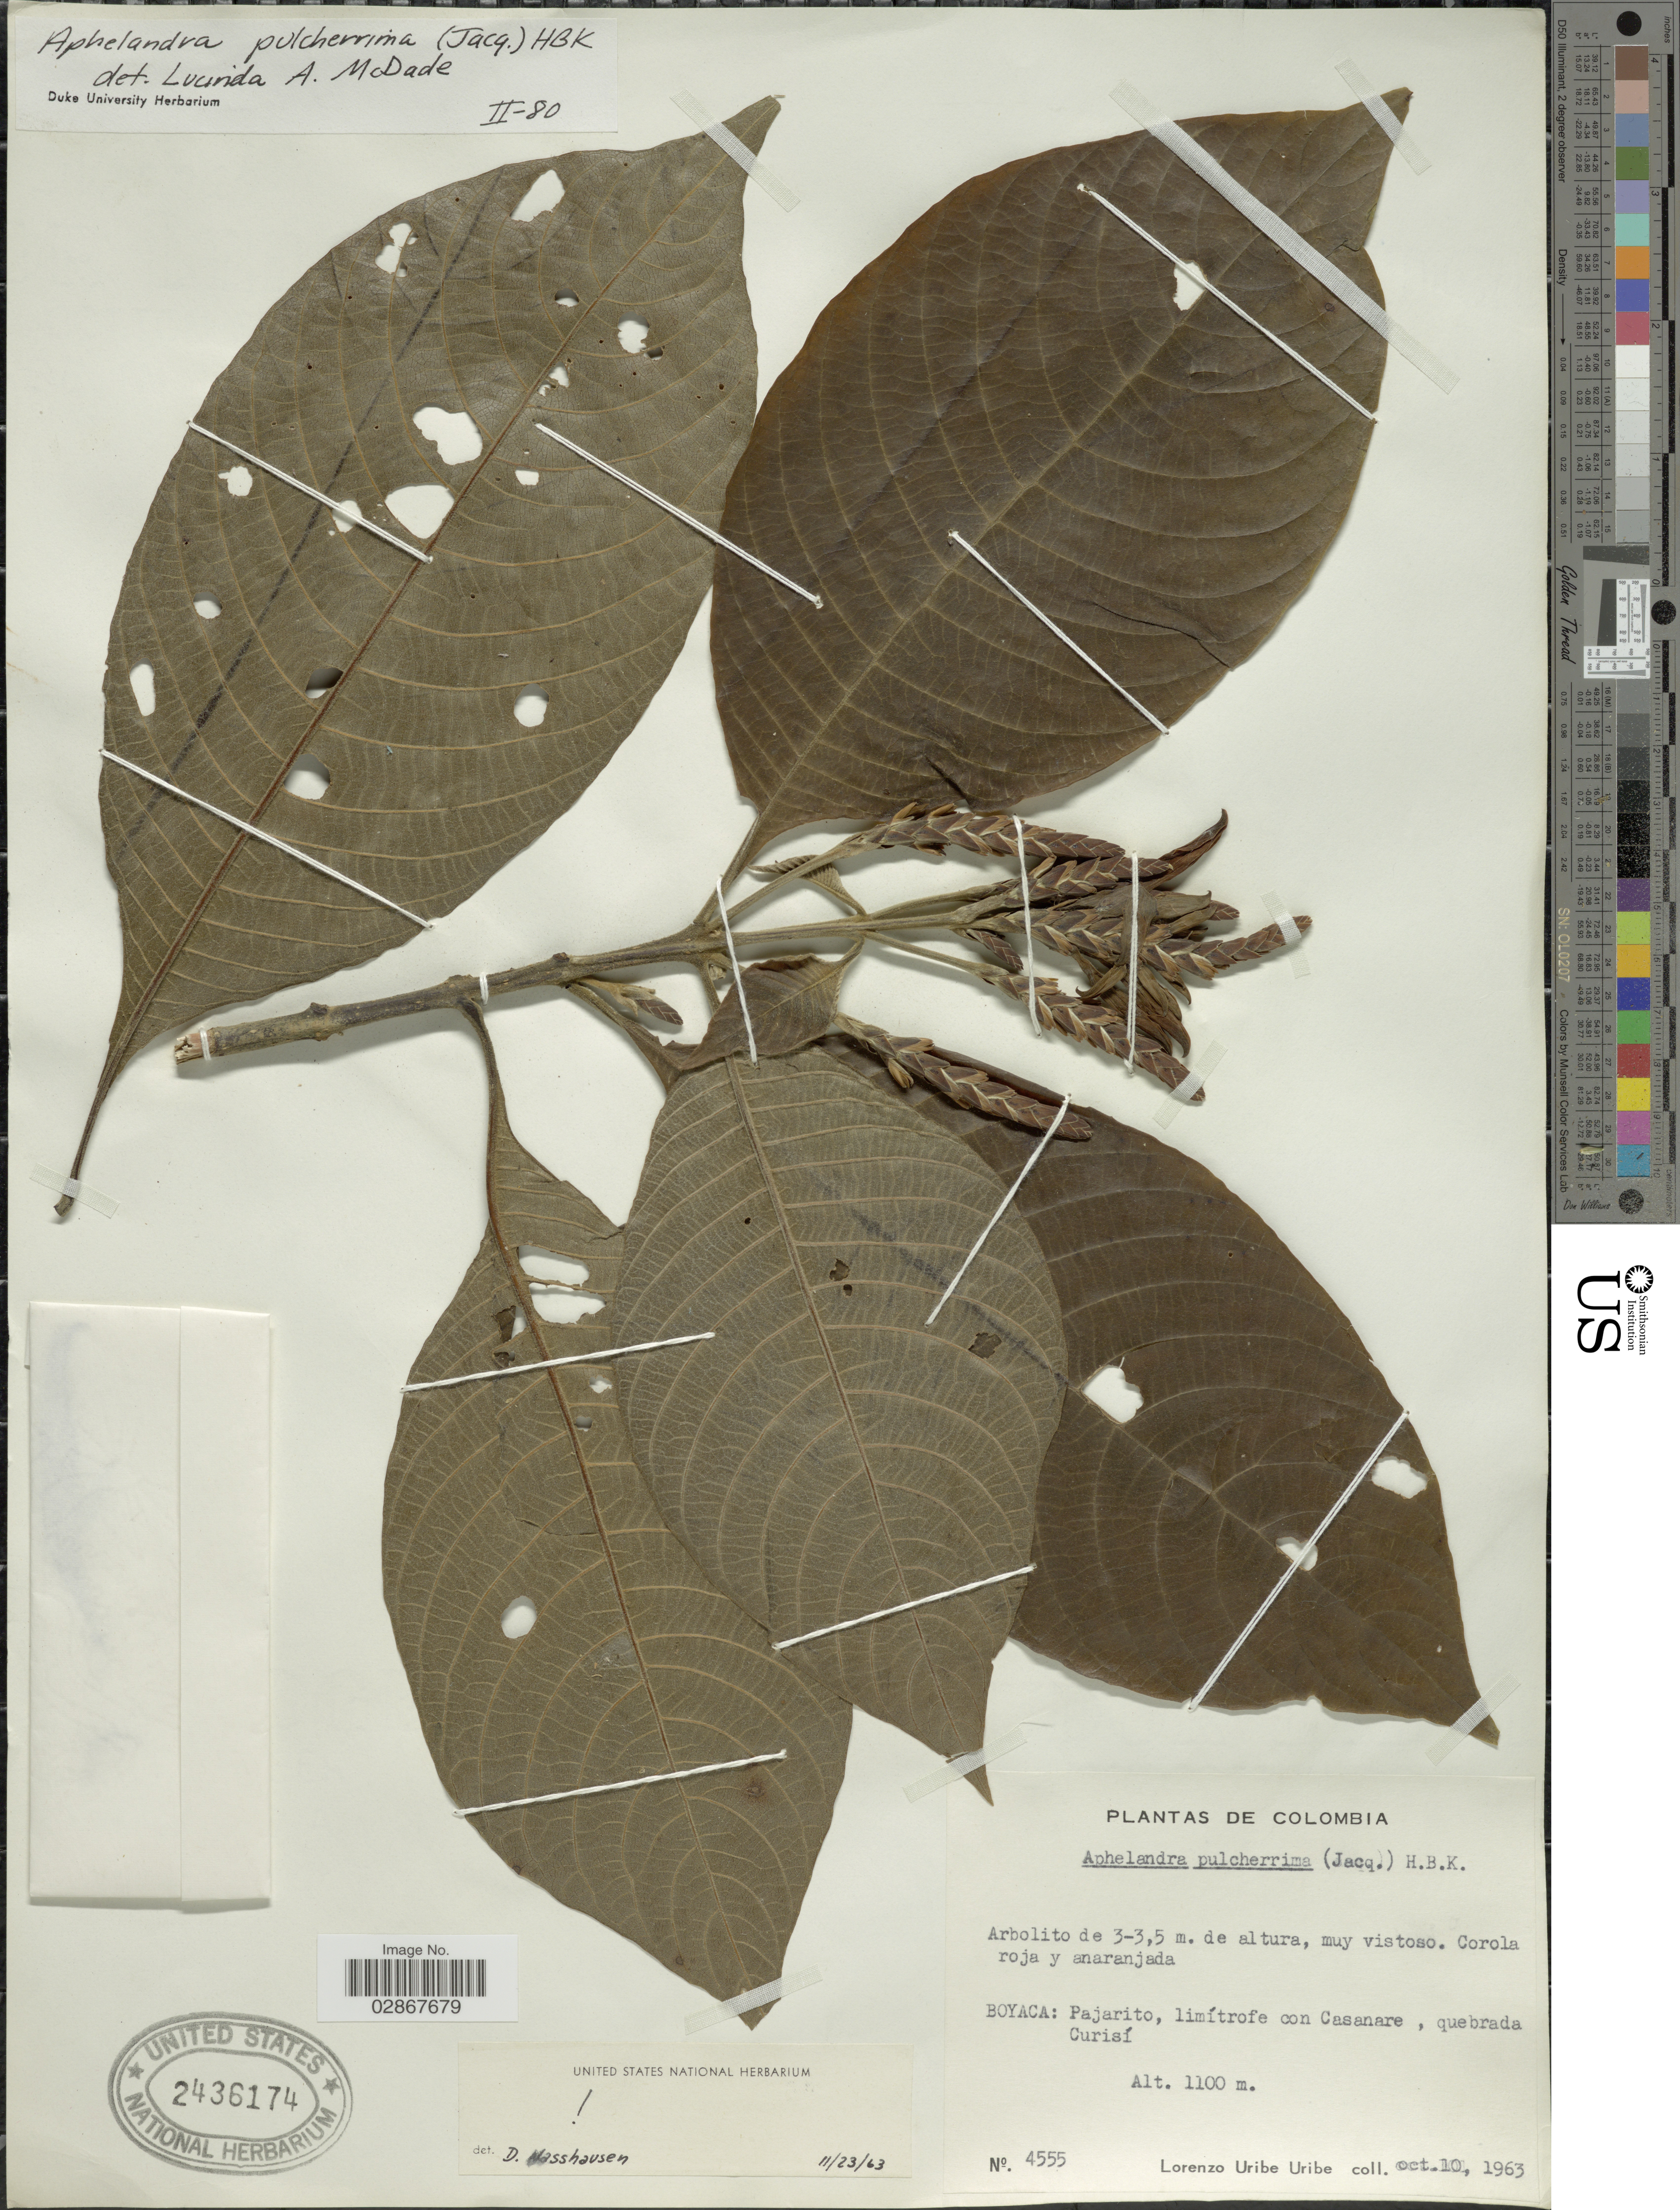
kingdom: Plantae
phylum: Tracheophyta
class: Magnoliopsida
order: Lamiales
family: Acanthaceae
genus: Aphelandra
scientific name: Aphelandra pulcherrima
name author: (Jacq.) Kunth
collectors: L. Uribe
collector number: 4555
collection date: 1963-10-10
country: Colombia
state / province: Boyacá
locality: Pajarito, limítrofe con Casanare, quebrada Curisí.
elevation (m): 1100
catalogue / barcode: US 2436174